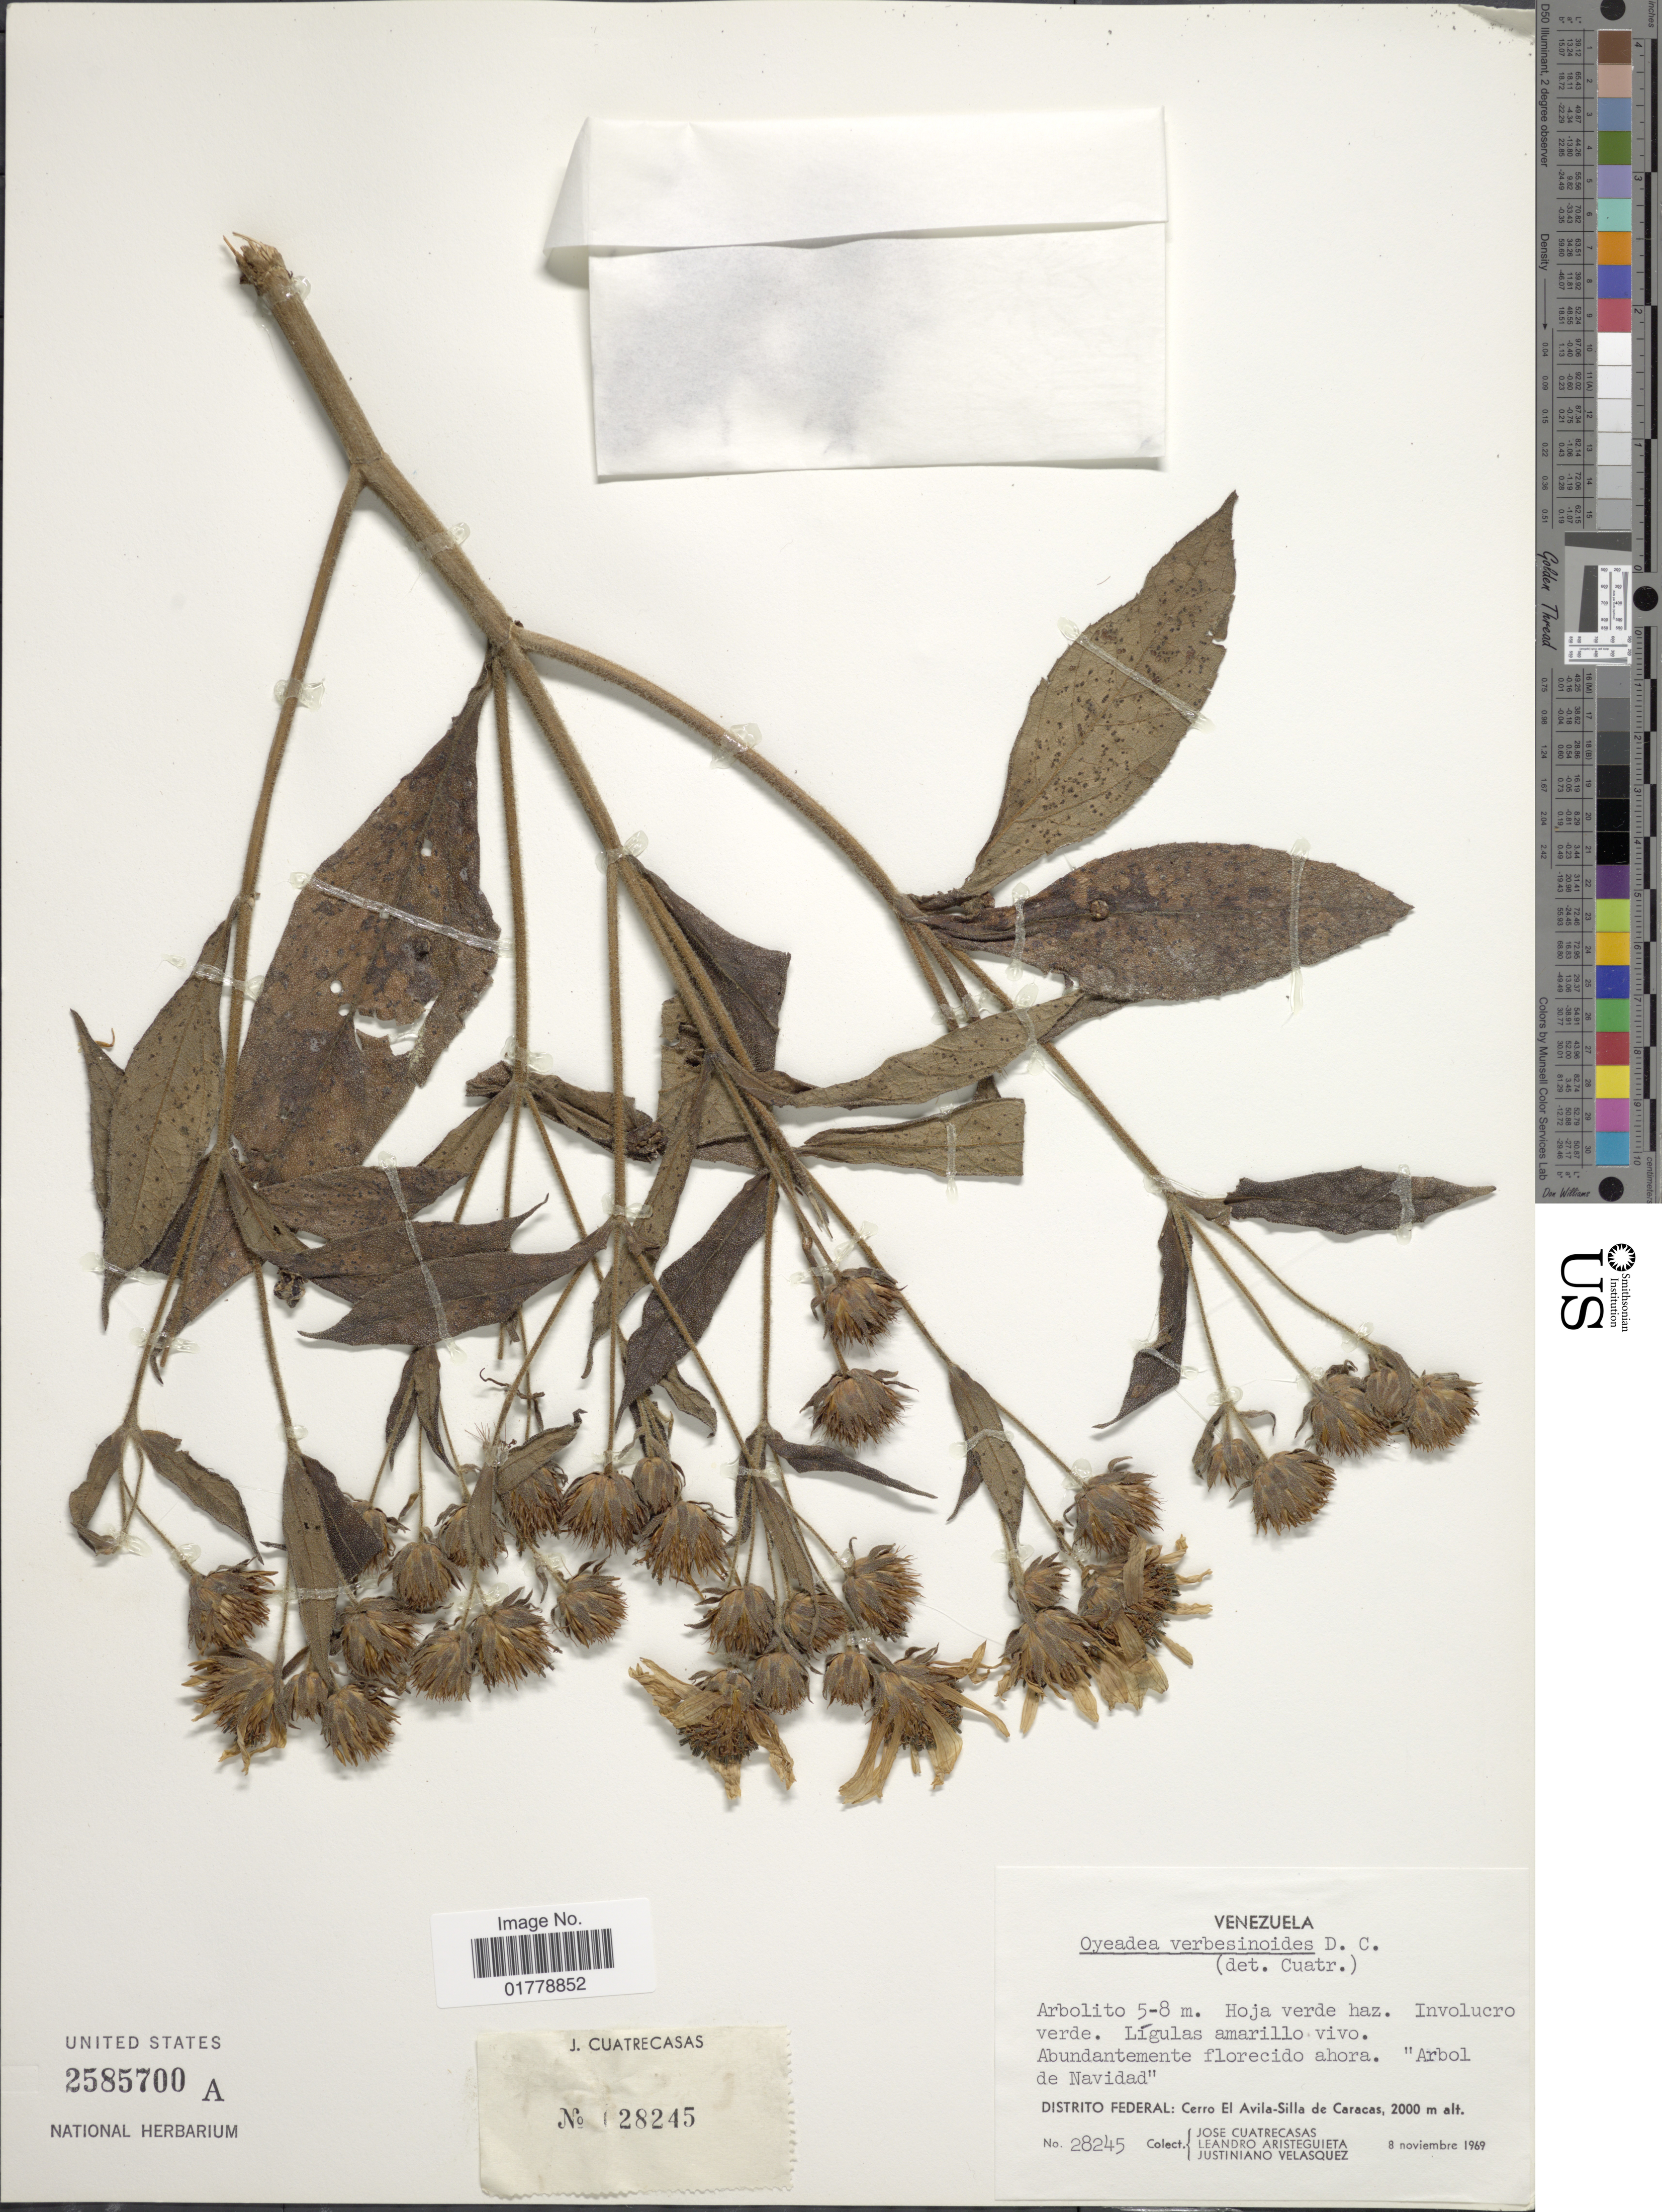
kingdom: Plantae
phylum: Tracheophyta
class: Magnoliopsida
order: Asterales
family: Asteraceae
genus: Oyedaea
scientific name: Oyedaea verbesinoides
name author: DC.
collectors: J. Cuatrecasas, L. Aristeguieta & J. Velasquez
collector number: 28245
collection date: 1969-11-08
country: Venezuela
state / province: Miranda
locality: Distrito Federal: Cerro El Avila-Silla de Caracas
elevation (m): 2000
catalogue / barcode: US 2585700A